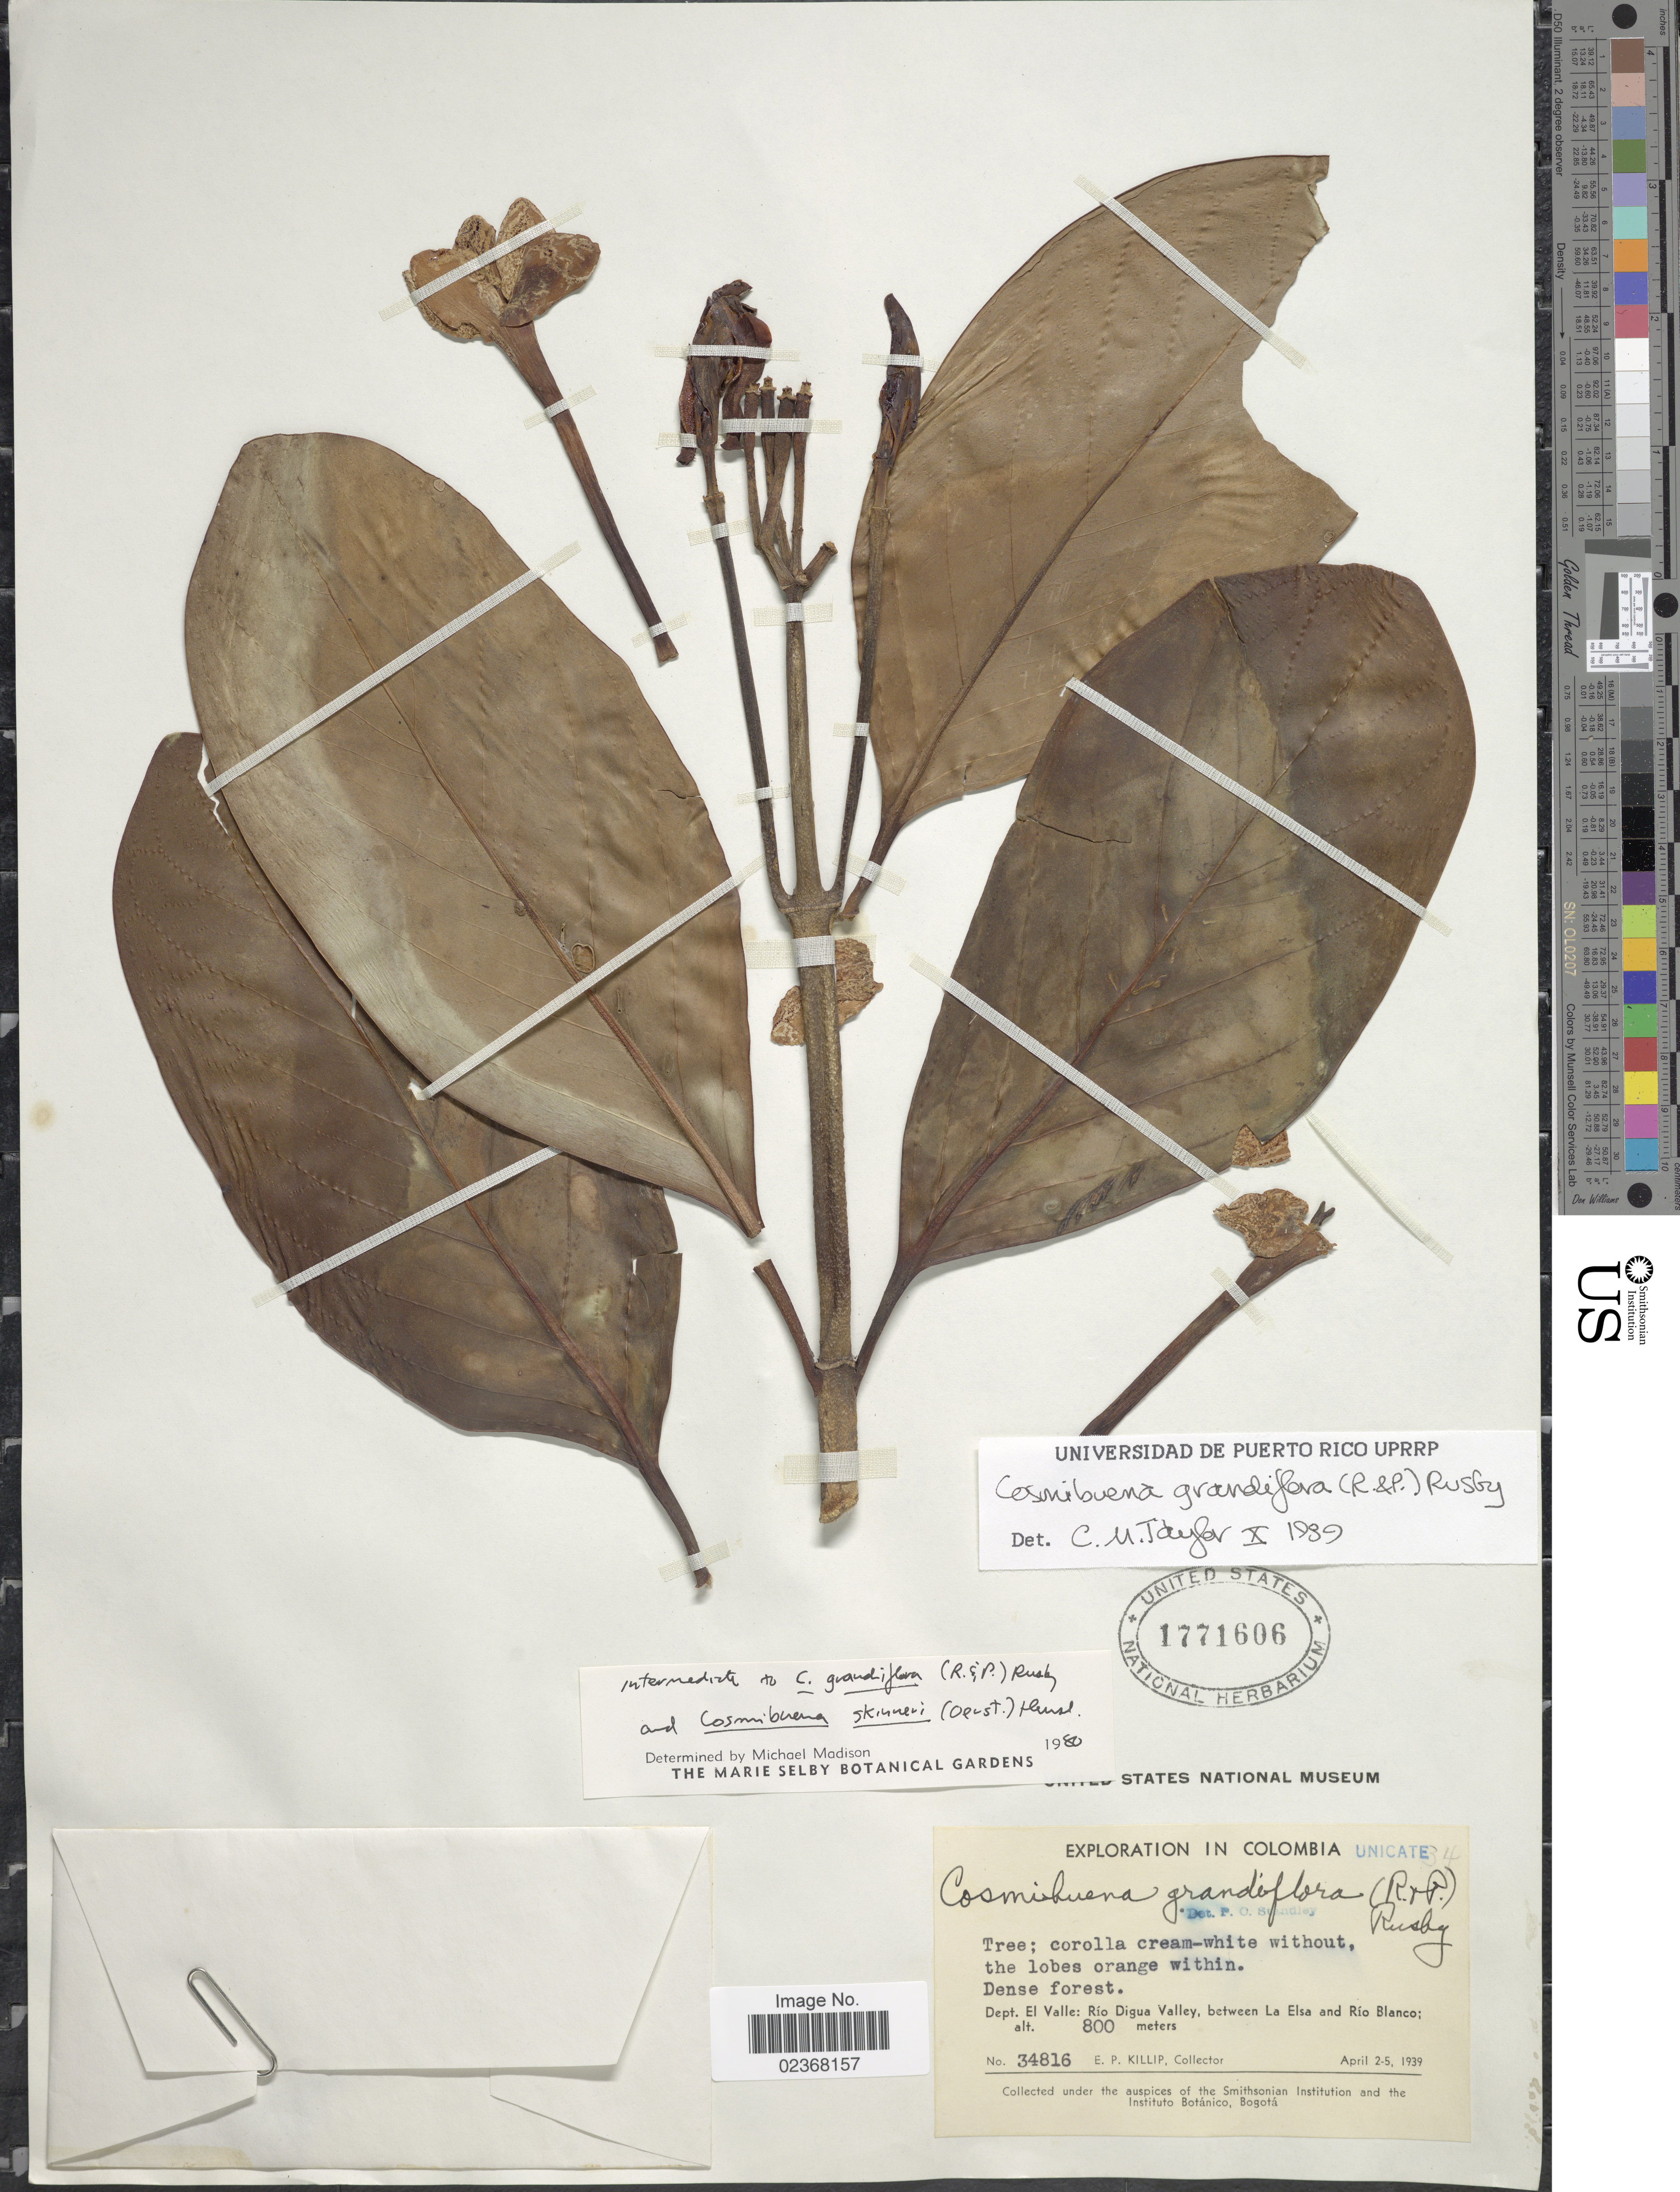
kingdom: Plantae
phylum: Tracheophyta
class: Magnoliopsida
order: Gentianales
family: Rubiaceae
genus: Cosmibuena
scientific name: Cosmibuena grandiflora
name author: (Rose & Pav.) Rusby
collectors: E. P. Killip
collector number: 34816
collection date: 1939-04-02/1939-04-05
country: Colombia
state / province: Valle del Cauca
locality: Dept. El Valle: Rio Digua Valley, between La Elsa and Rio Blanco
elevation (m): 800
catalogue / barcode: US 1771606